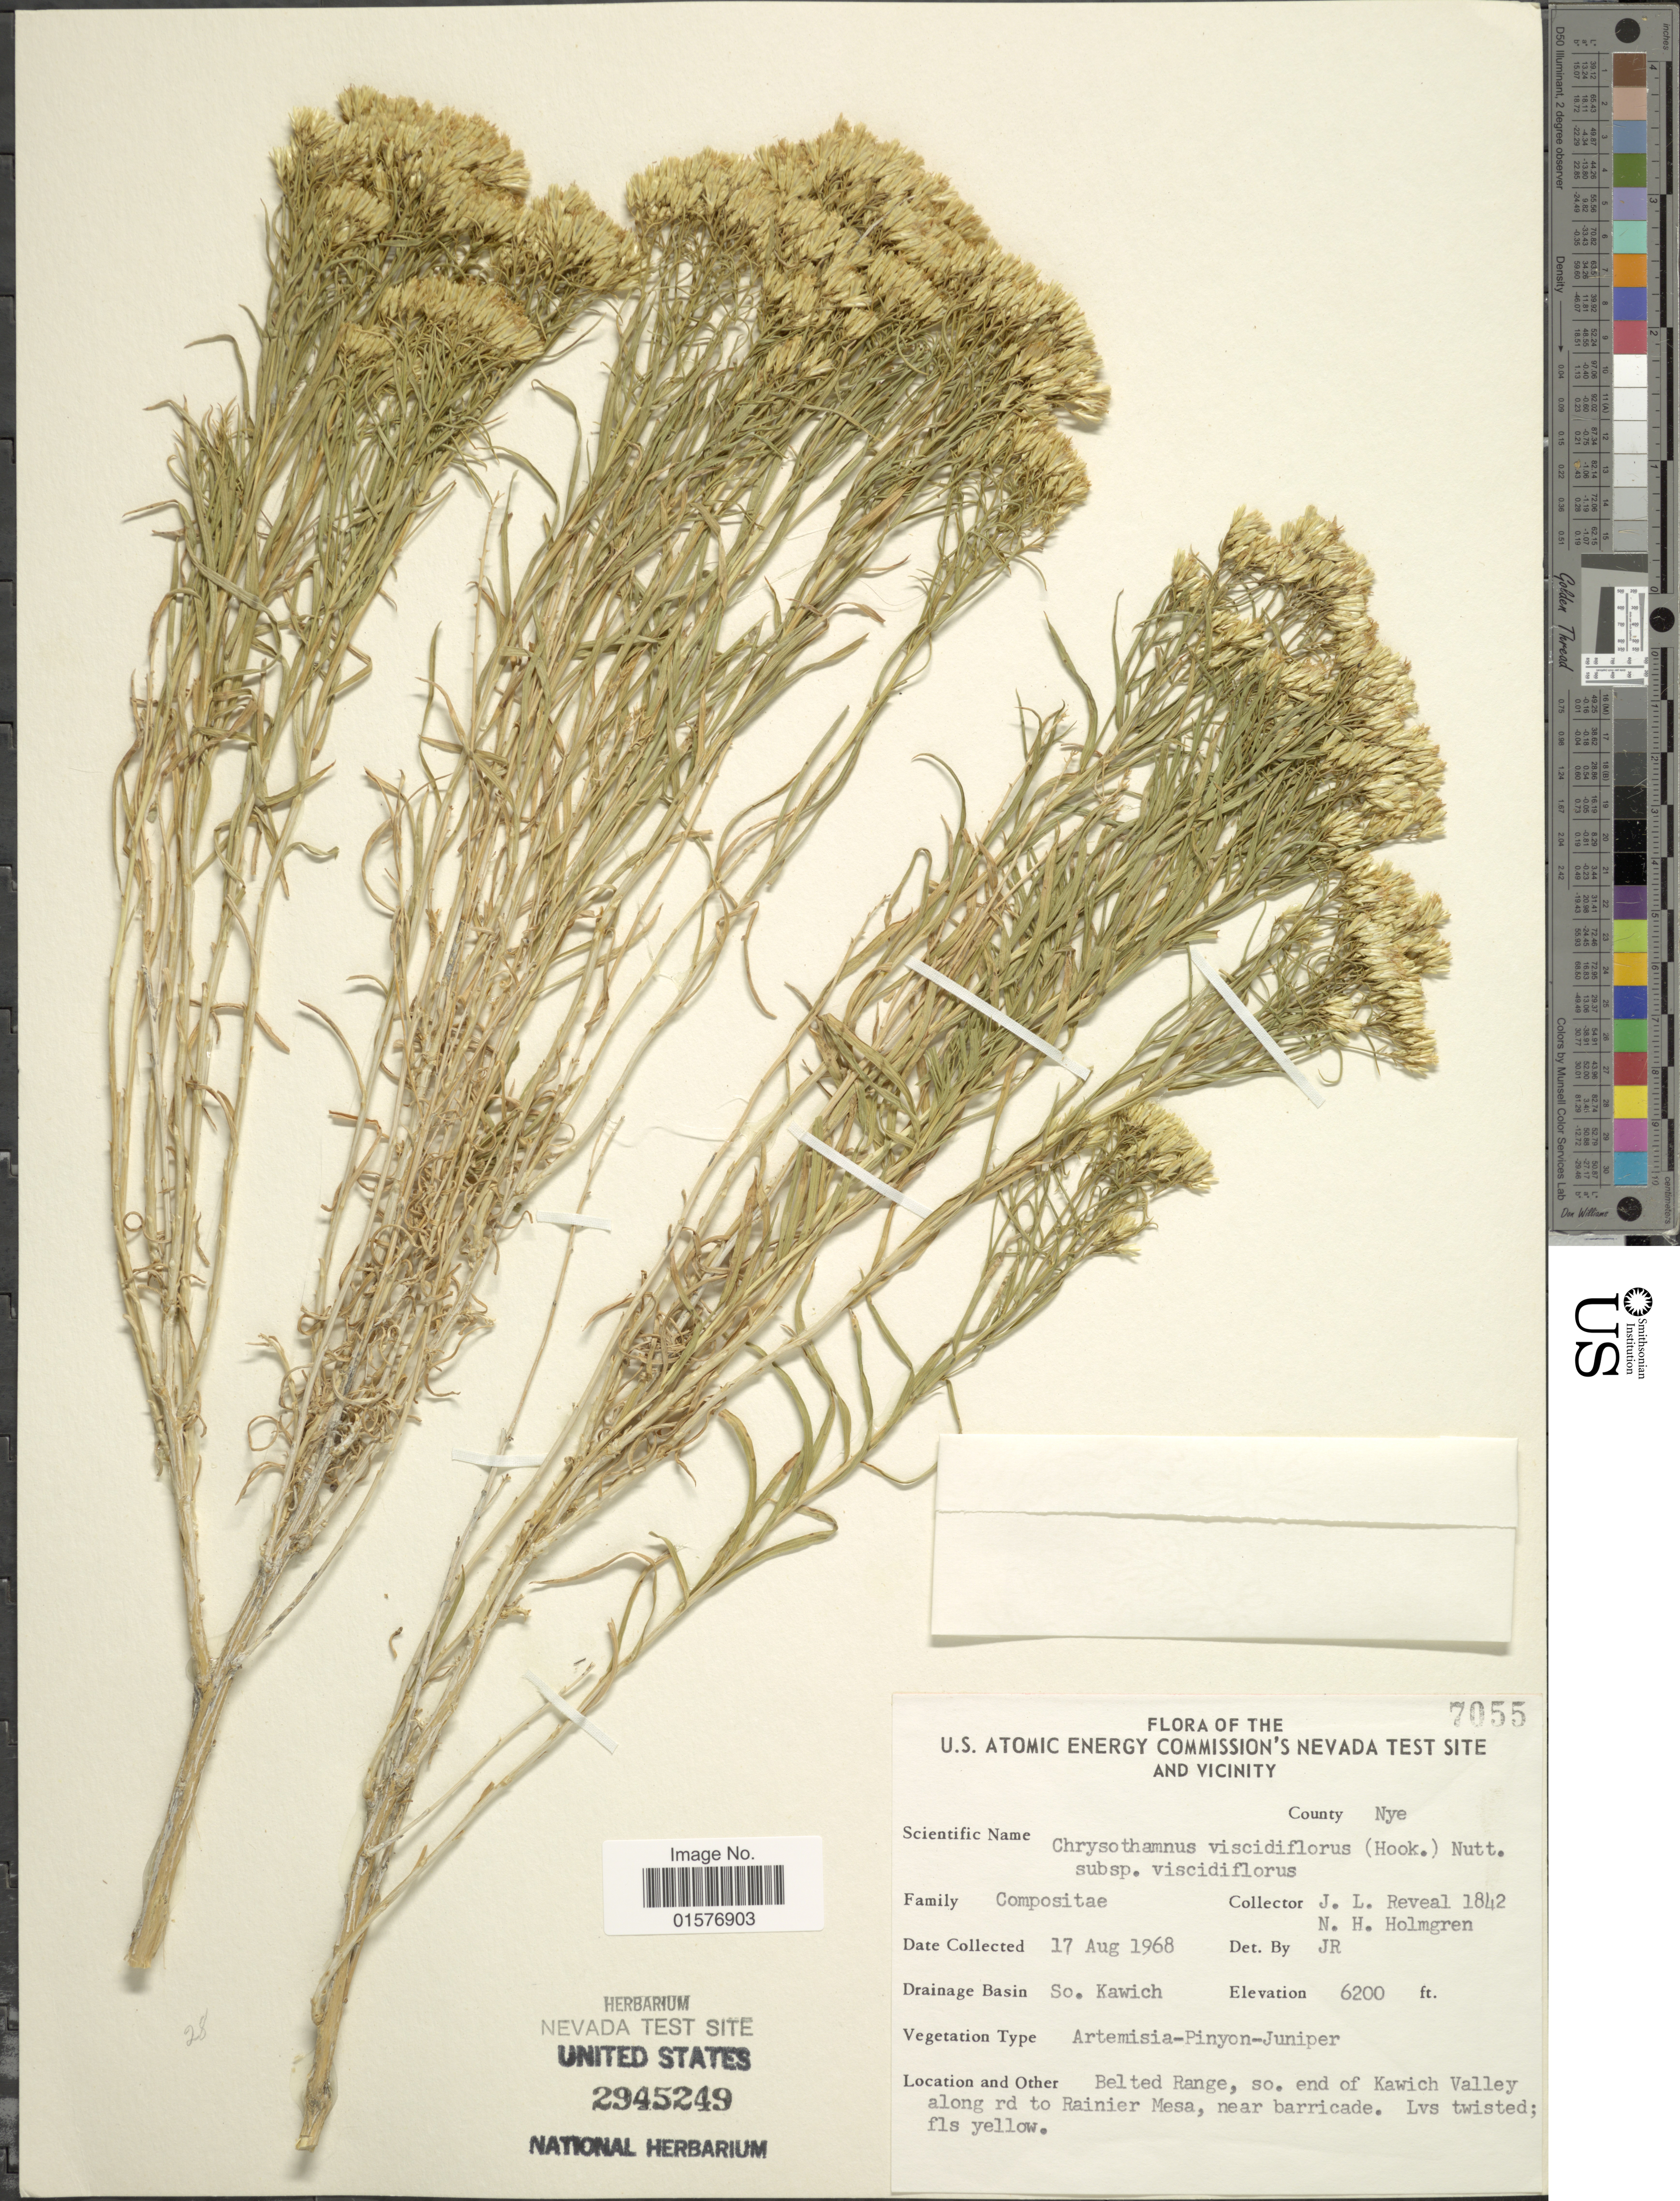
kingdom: Plantae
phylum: Tracheophyta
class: Magnoliopsida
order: Asterales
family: Asteraceae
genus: Chrysothamnus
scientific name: Chrysothamnus viscidiflorus subsp. viscidiflorus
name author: (Hook.) Nutt.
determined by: Urbatsch, Lowell E., Curator (LSU), Louisiana State University (UNITED STATES)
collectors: J. L. Reveal & N. H. Holmgren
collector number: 1842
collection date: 1968-08-17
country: United States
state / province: Nevada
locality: U.S. Atomic Energy Commission's Nevada Test Site And Vicinity, County Nye, Drainage Basin So. Kawich, Belted Range, so. end of Kawich Valley along rd to Rainier Mesa, near barricade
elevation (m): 1890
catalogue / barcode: US 2945249